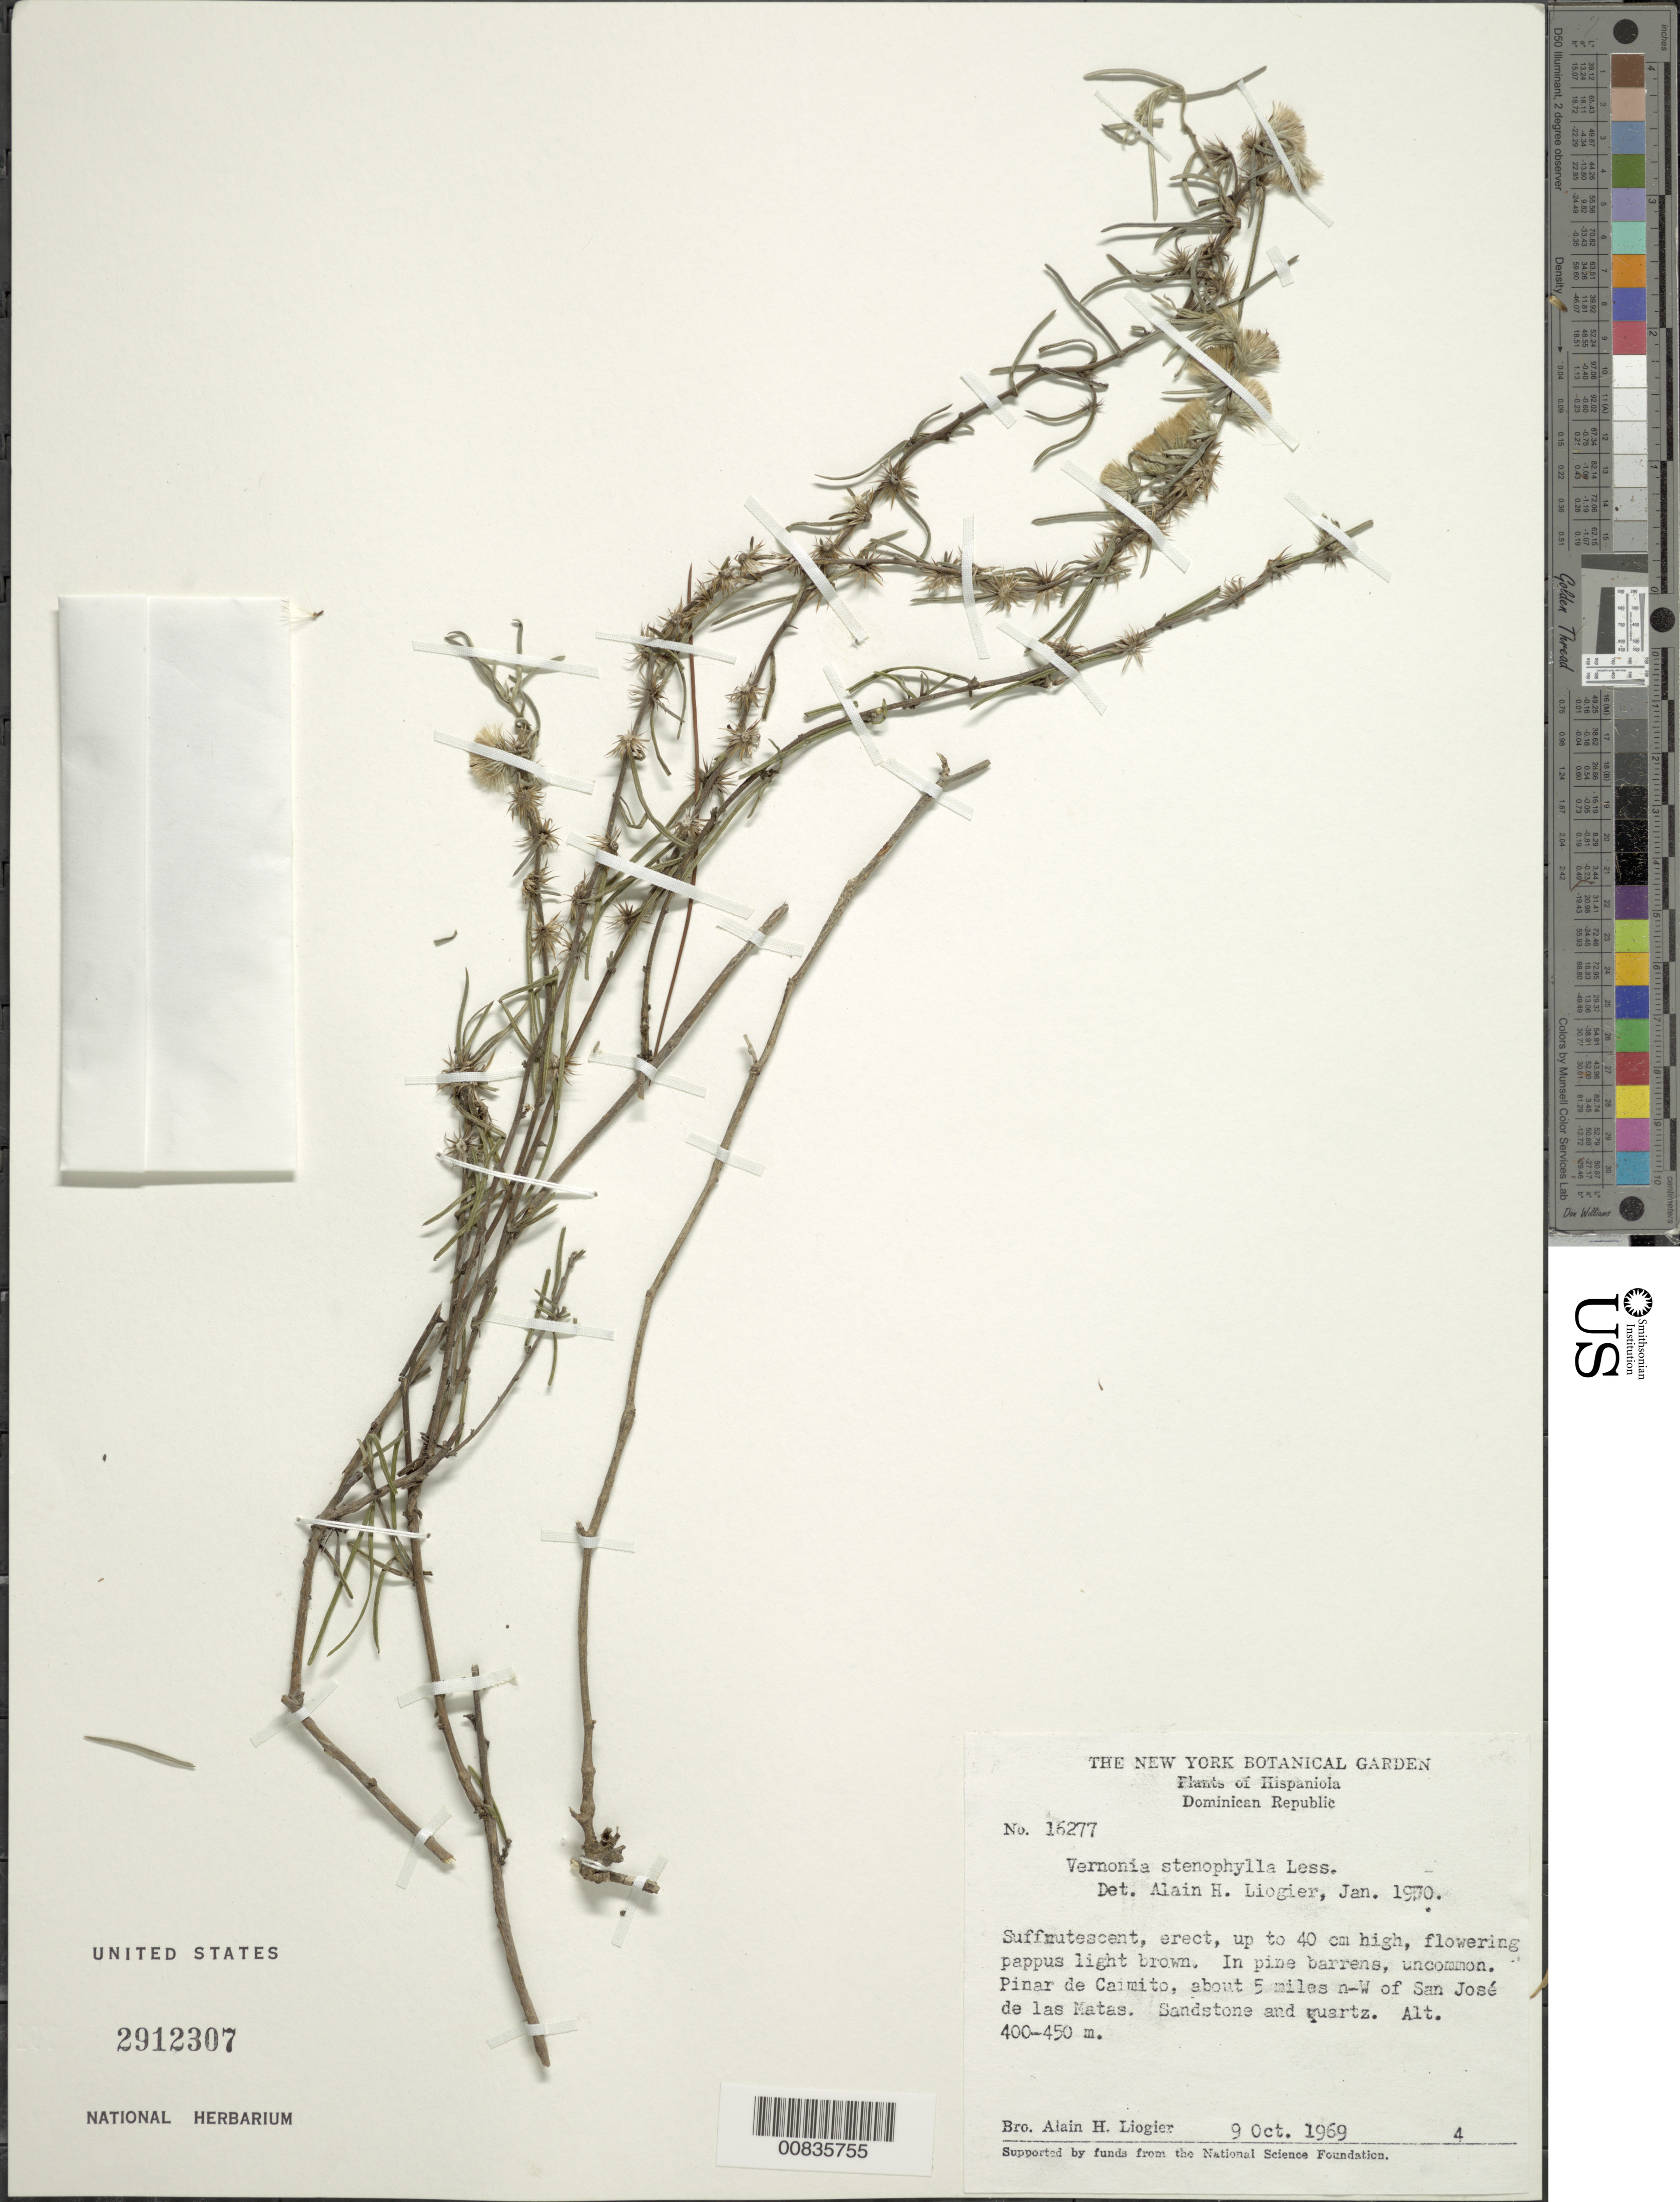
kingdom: Plantae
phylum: Tracheophyta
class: Magnoliopsida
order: Asterales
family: Asteraceae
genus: Lepidaploa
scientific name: Lepidaploa stenophylla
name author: (Less.) H. Rob.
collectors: A. H. Liogier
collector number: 16277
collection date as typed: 09 Oct 1969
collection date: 1969-10-09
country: Dominican Republic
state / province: Santiago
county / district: San José de las Matas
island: Hispaniola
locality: Pinar de Caimito, about 5 miles NW of San José de las Matas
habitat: In pine barrens on sandstone and quartz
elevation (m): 400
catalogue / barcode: US 2912307